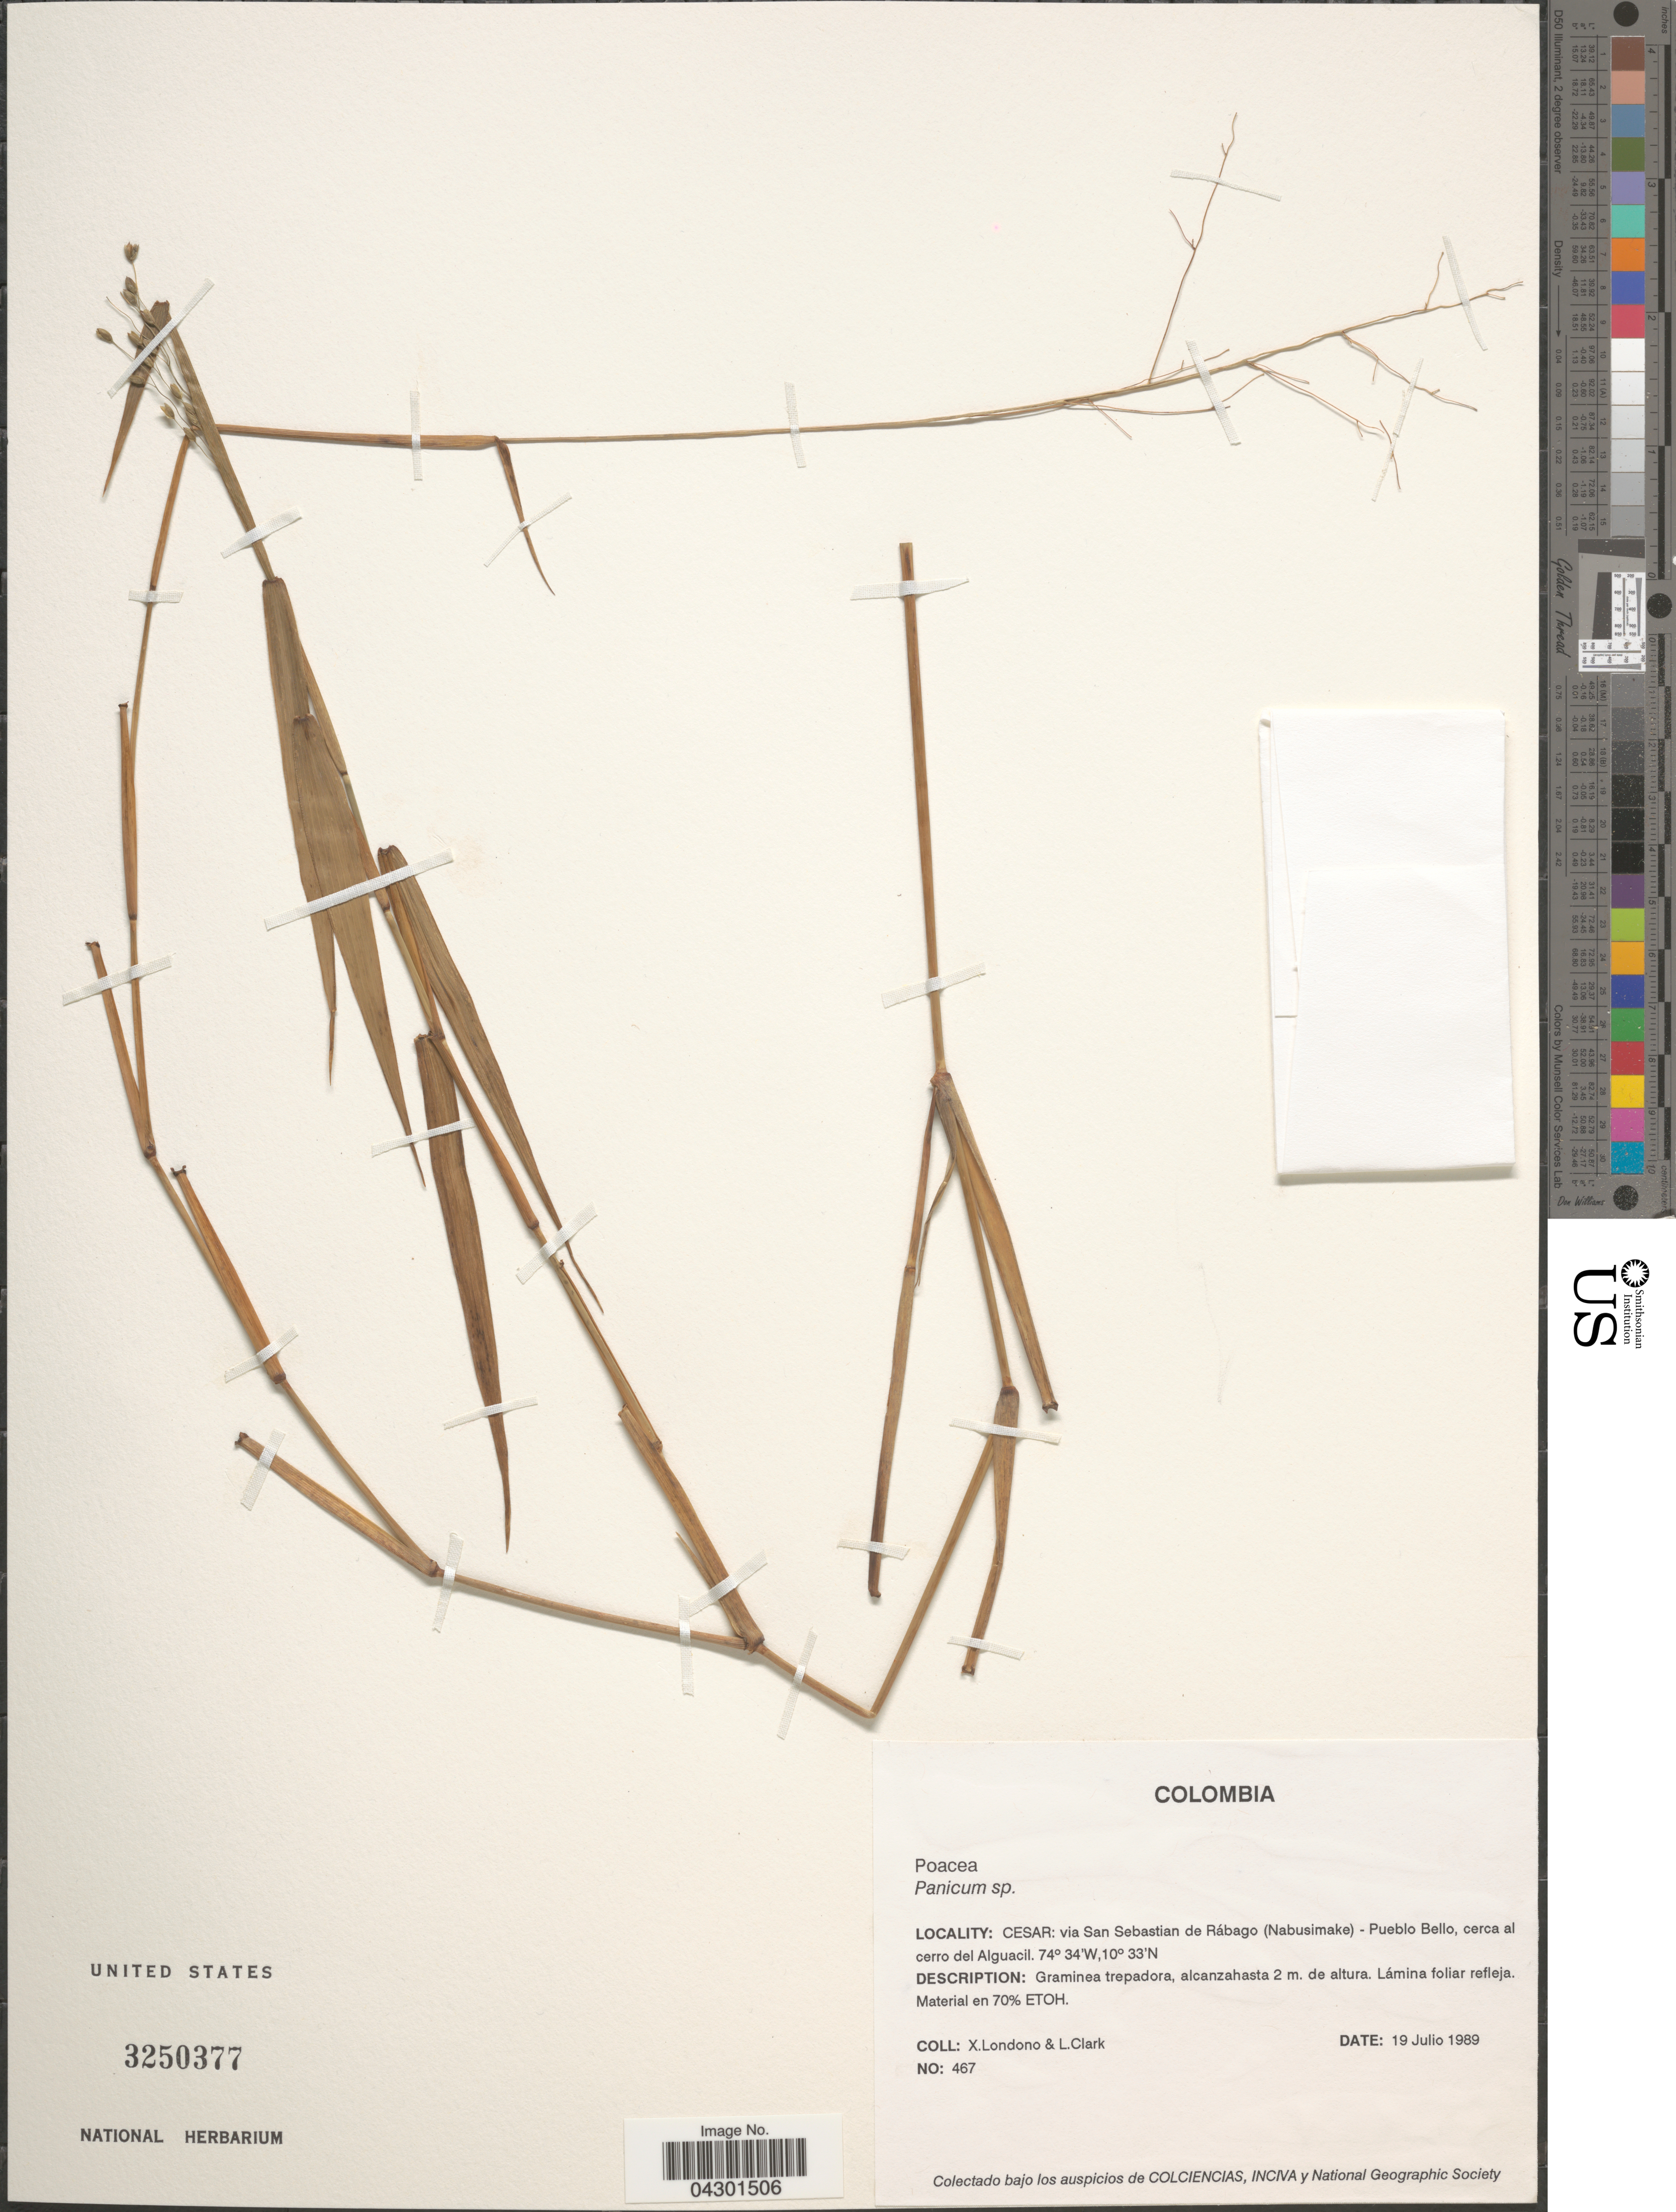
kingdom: Plantae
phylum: Tracheophyta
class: Liliopsida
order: Poales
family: Poaceae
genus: Panicum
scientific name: Panicum sp.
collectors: X. Londoño & L. Clark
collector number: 467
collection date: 1989-07-19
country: Colombia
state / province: Cesar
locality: Via San Sebastian de Rábago (Nabusimake) - Pueblo Bello, cerca al cerro del Alguacil.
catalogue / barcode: US 3250377